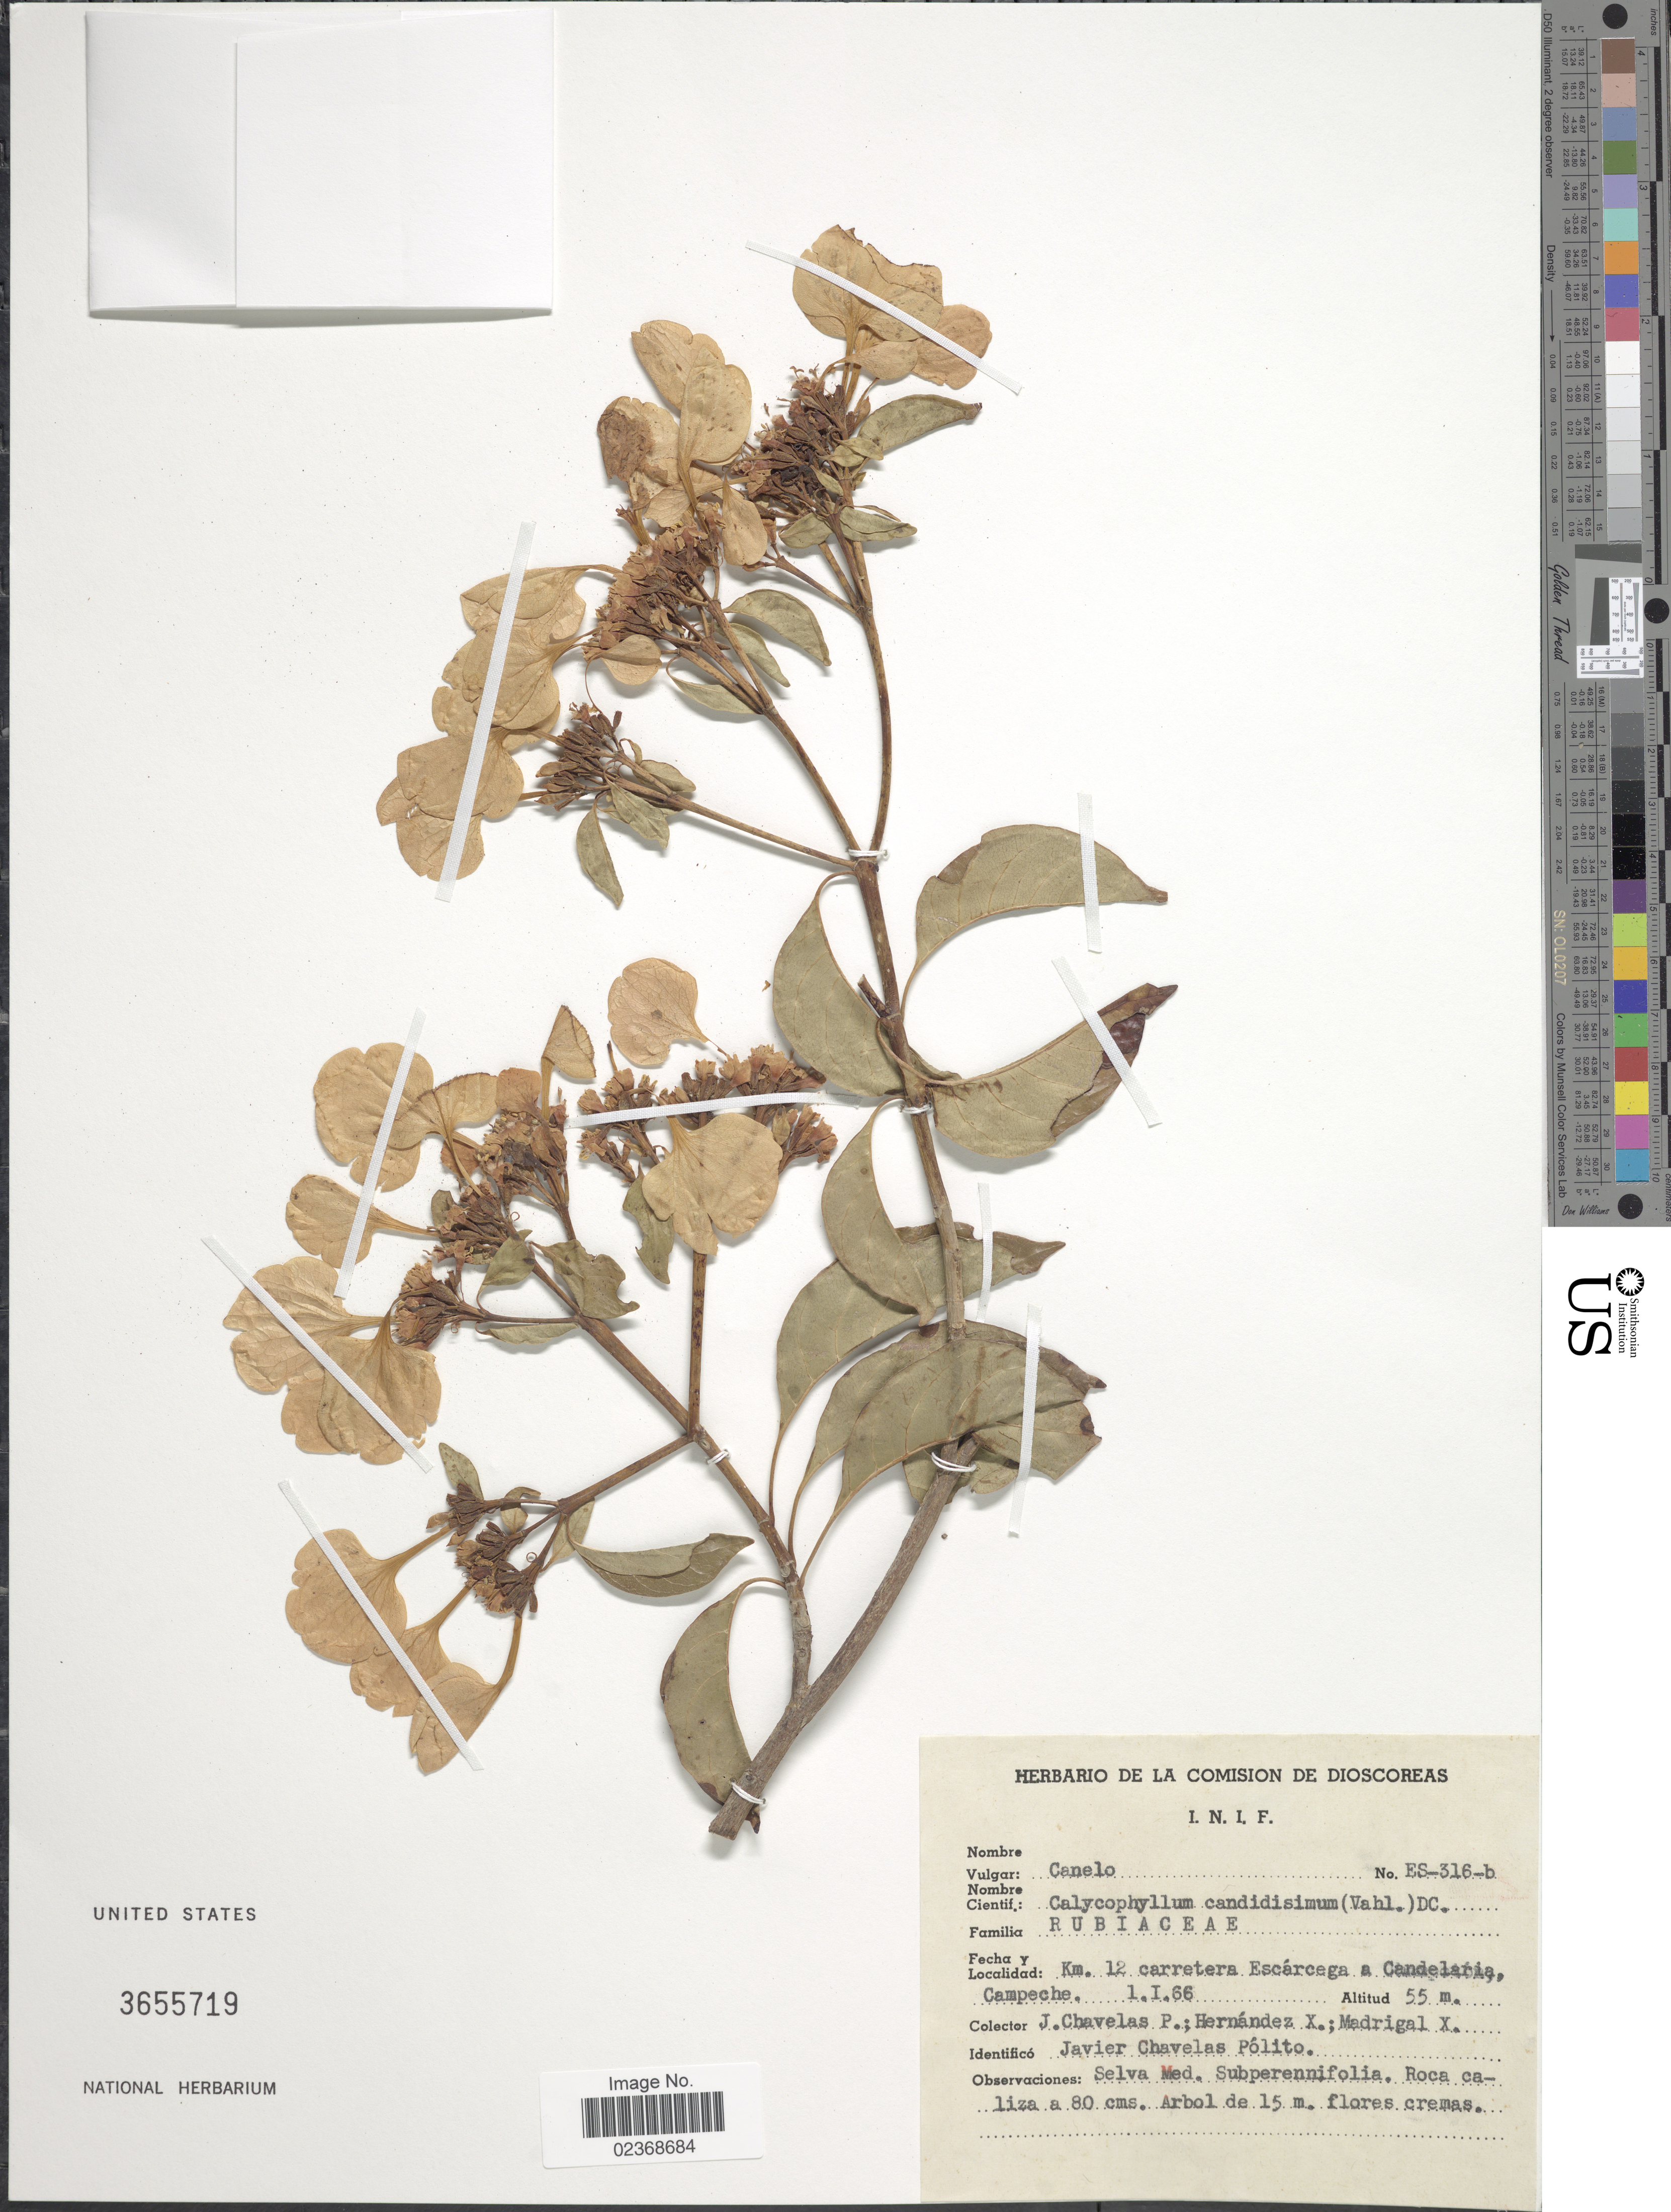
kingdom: Plantae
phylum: Tracheophyta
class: Magnoliopsida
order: Gentianales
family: Rubiaceae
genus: Calycophyllum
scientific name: Calycophyllum candidissimum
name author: (Vahl) DC.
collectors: J. Chavelas P., X. Hernández & X. Madrigal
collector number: ES-316-b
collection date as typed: Transcribed d/m/y: 1/1/66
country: Mexico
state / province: Campeche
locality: Km. 12 carretera Escarcega a Candelaria, Campeche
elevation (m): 55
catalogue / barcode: US 3655719